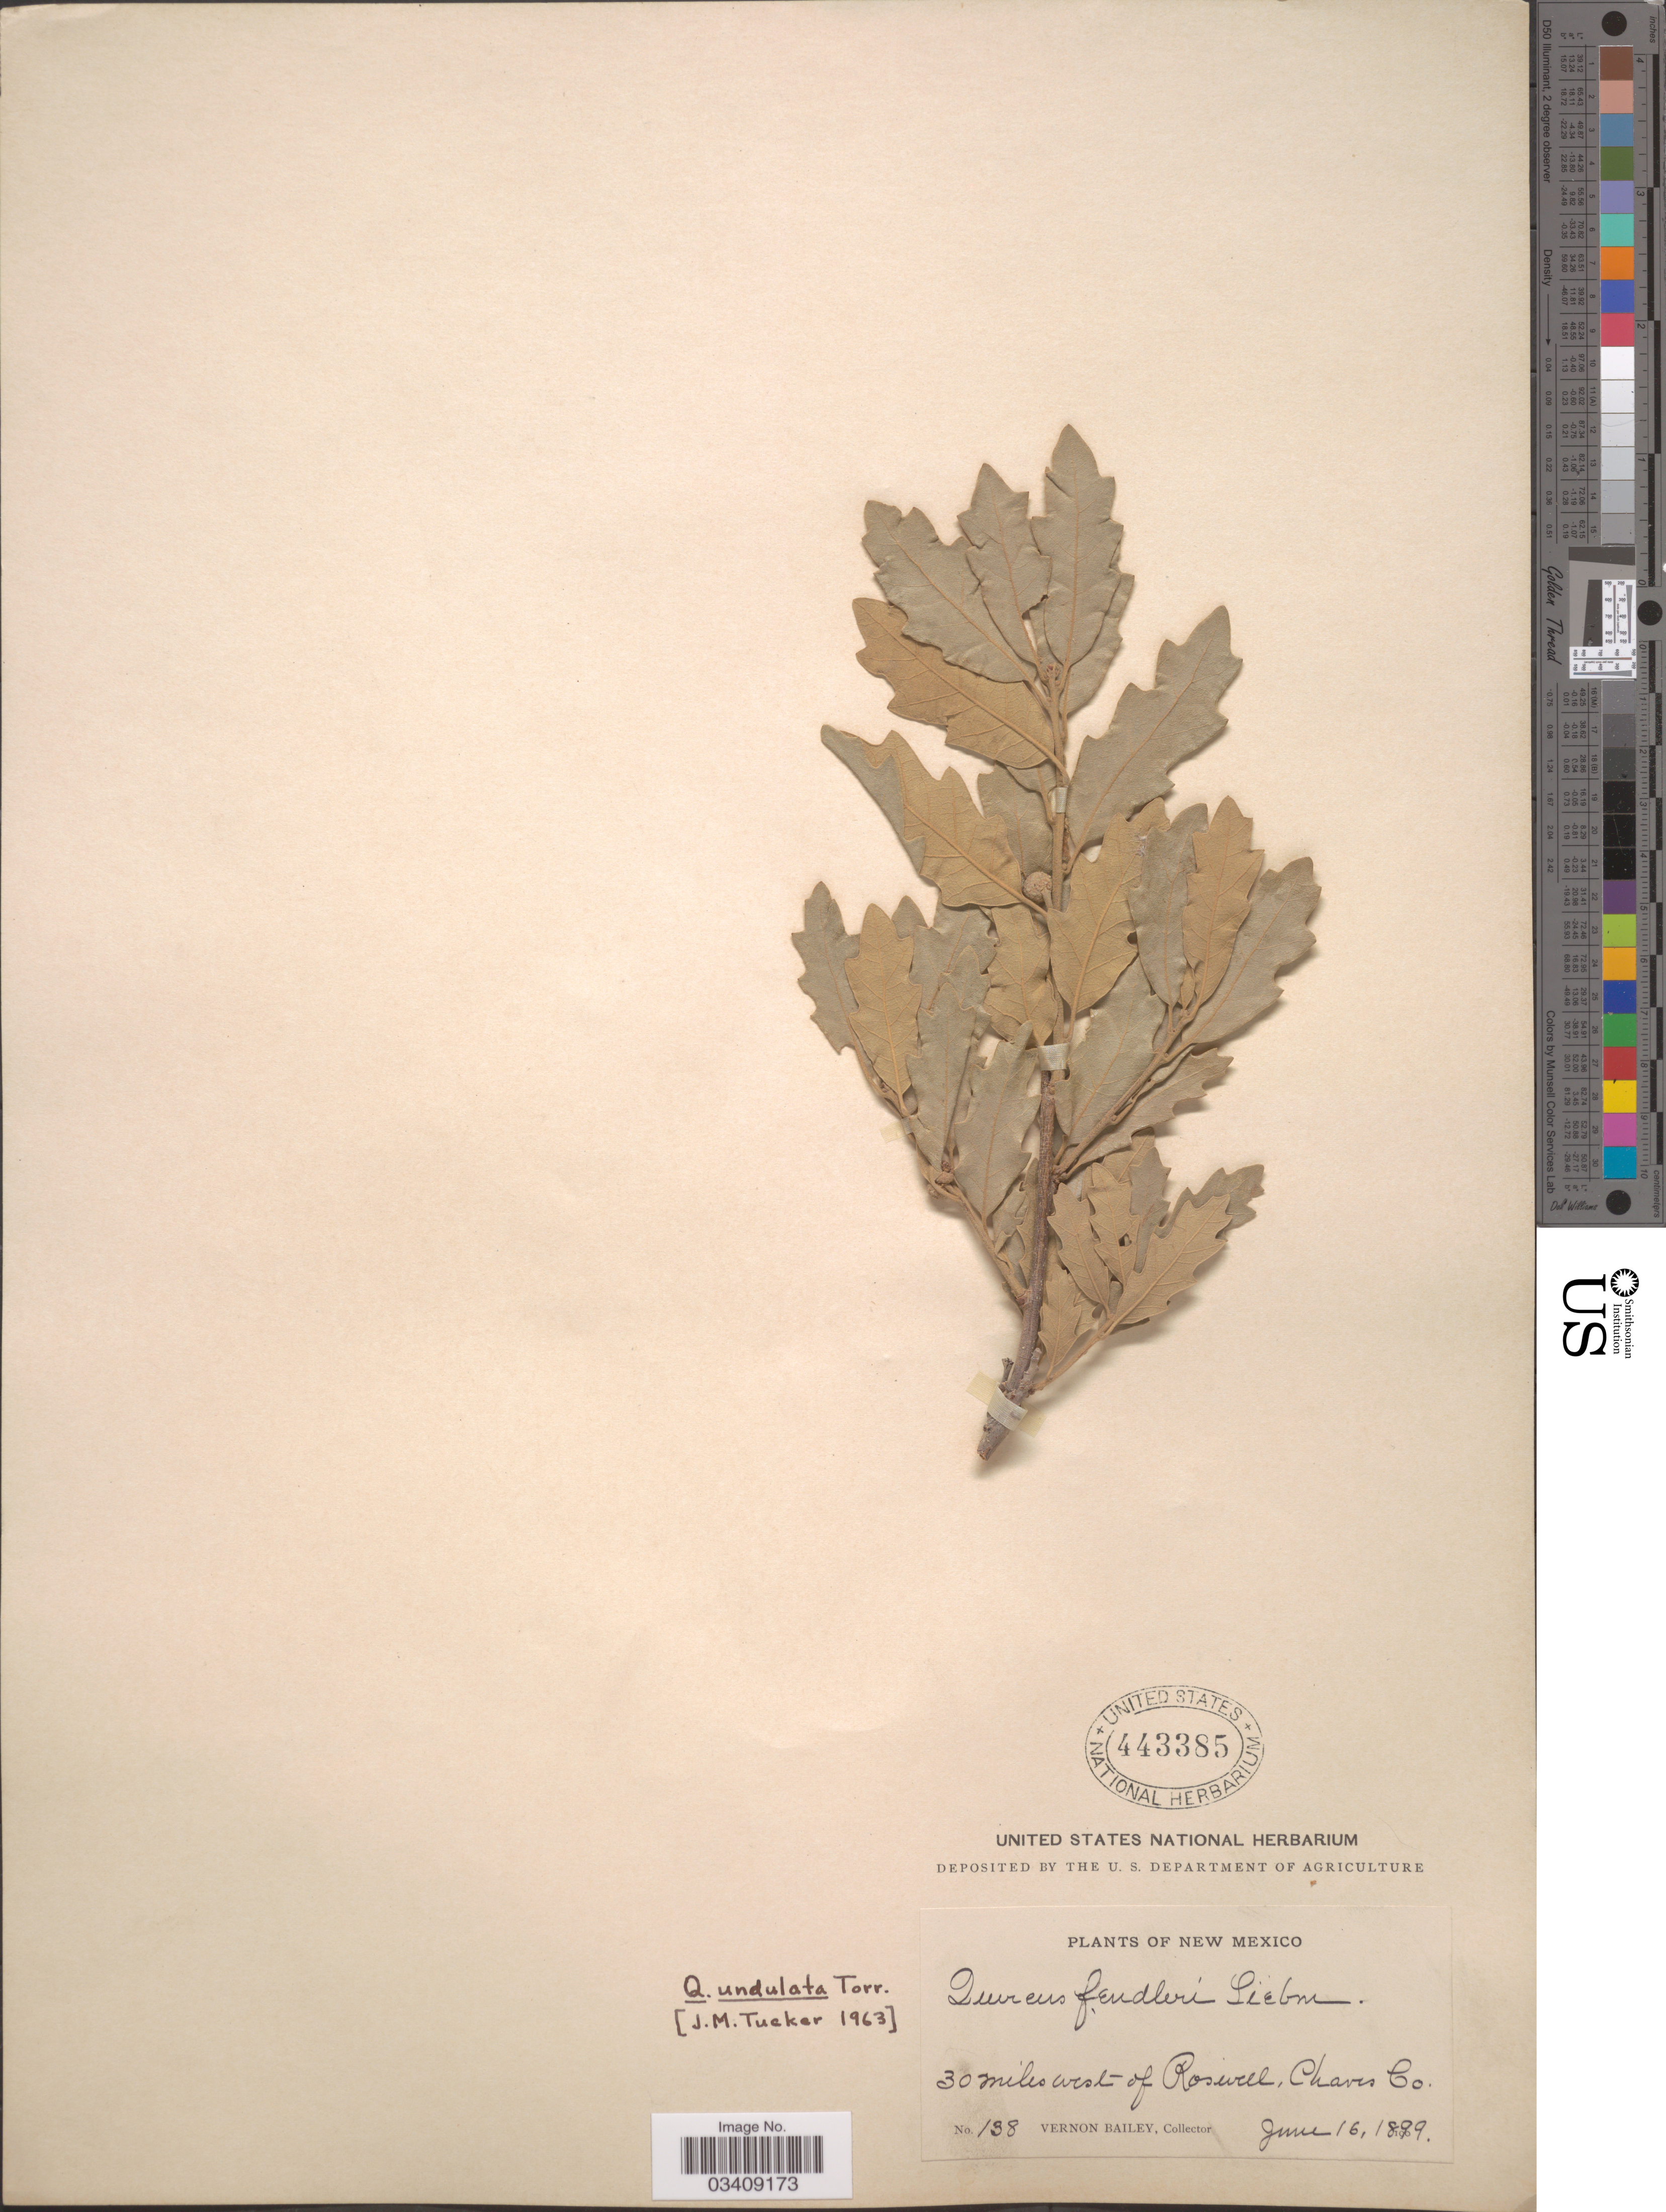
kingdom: Plantae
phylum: Tracheophyta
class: Magnoliopsida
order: Fagales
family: Fagaceae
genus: Quercus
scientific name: Quercus undulata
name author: Torr.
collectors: V. O. Bailey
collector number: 138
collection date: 1899-06-16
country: United States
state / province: New Mexico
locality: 30 miles west of Rosevill, Chaves Co.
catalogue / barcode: US 443385